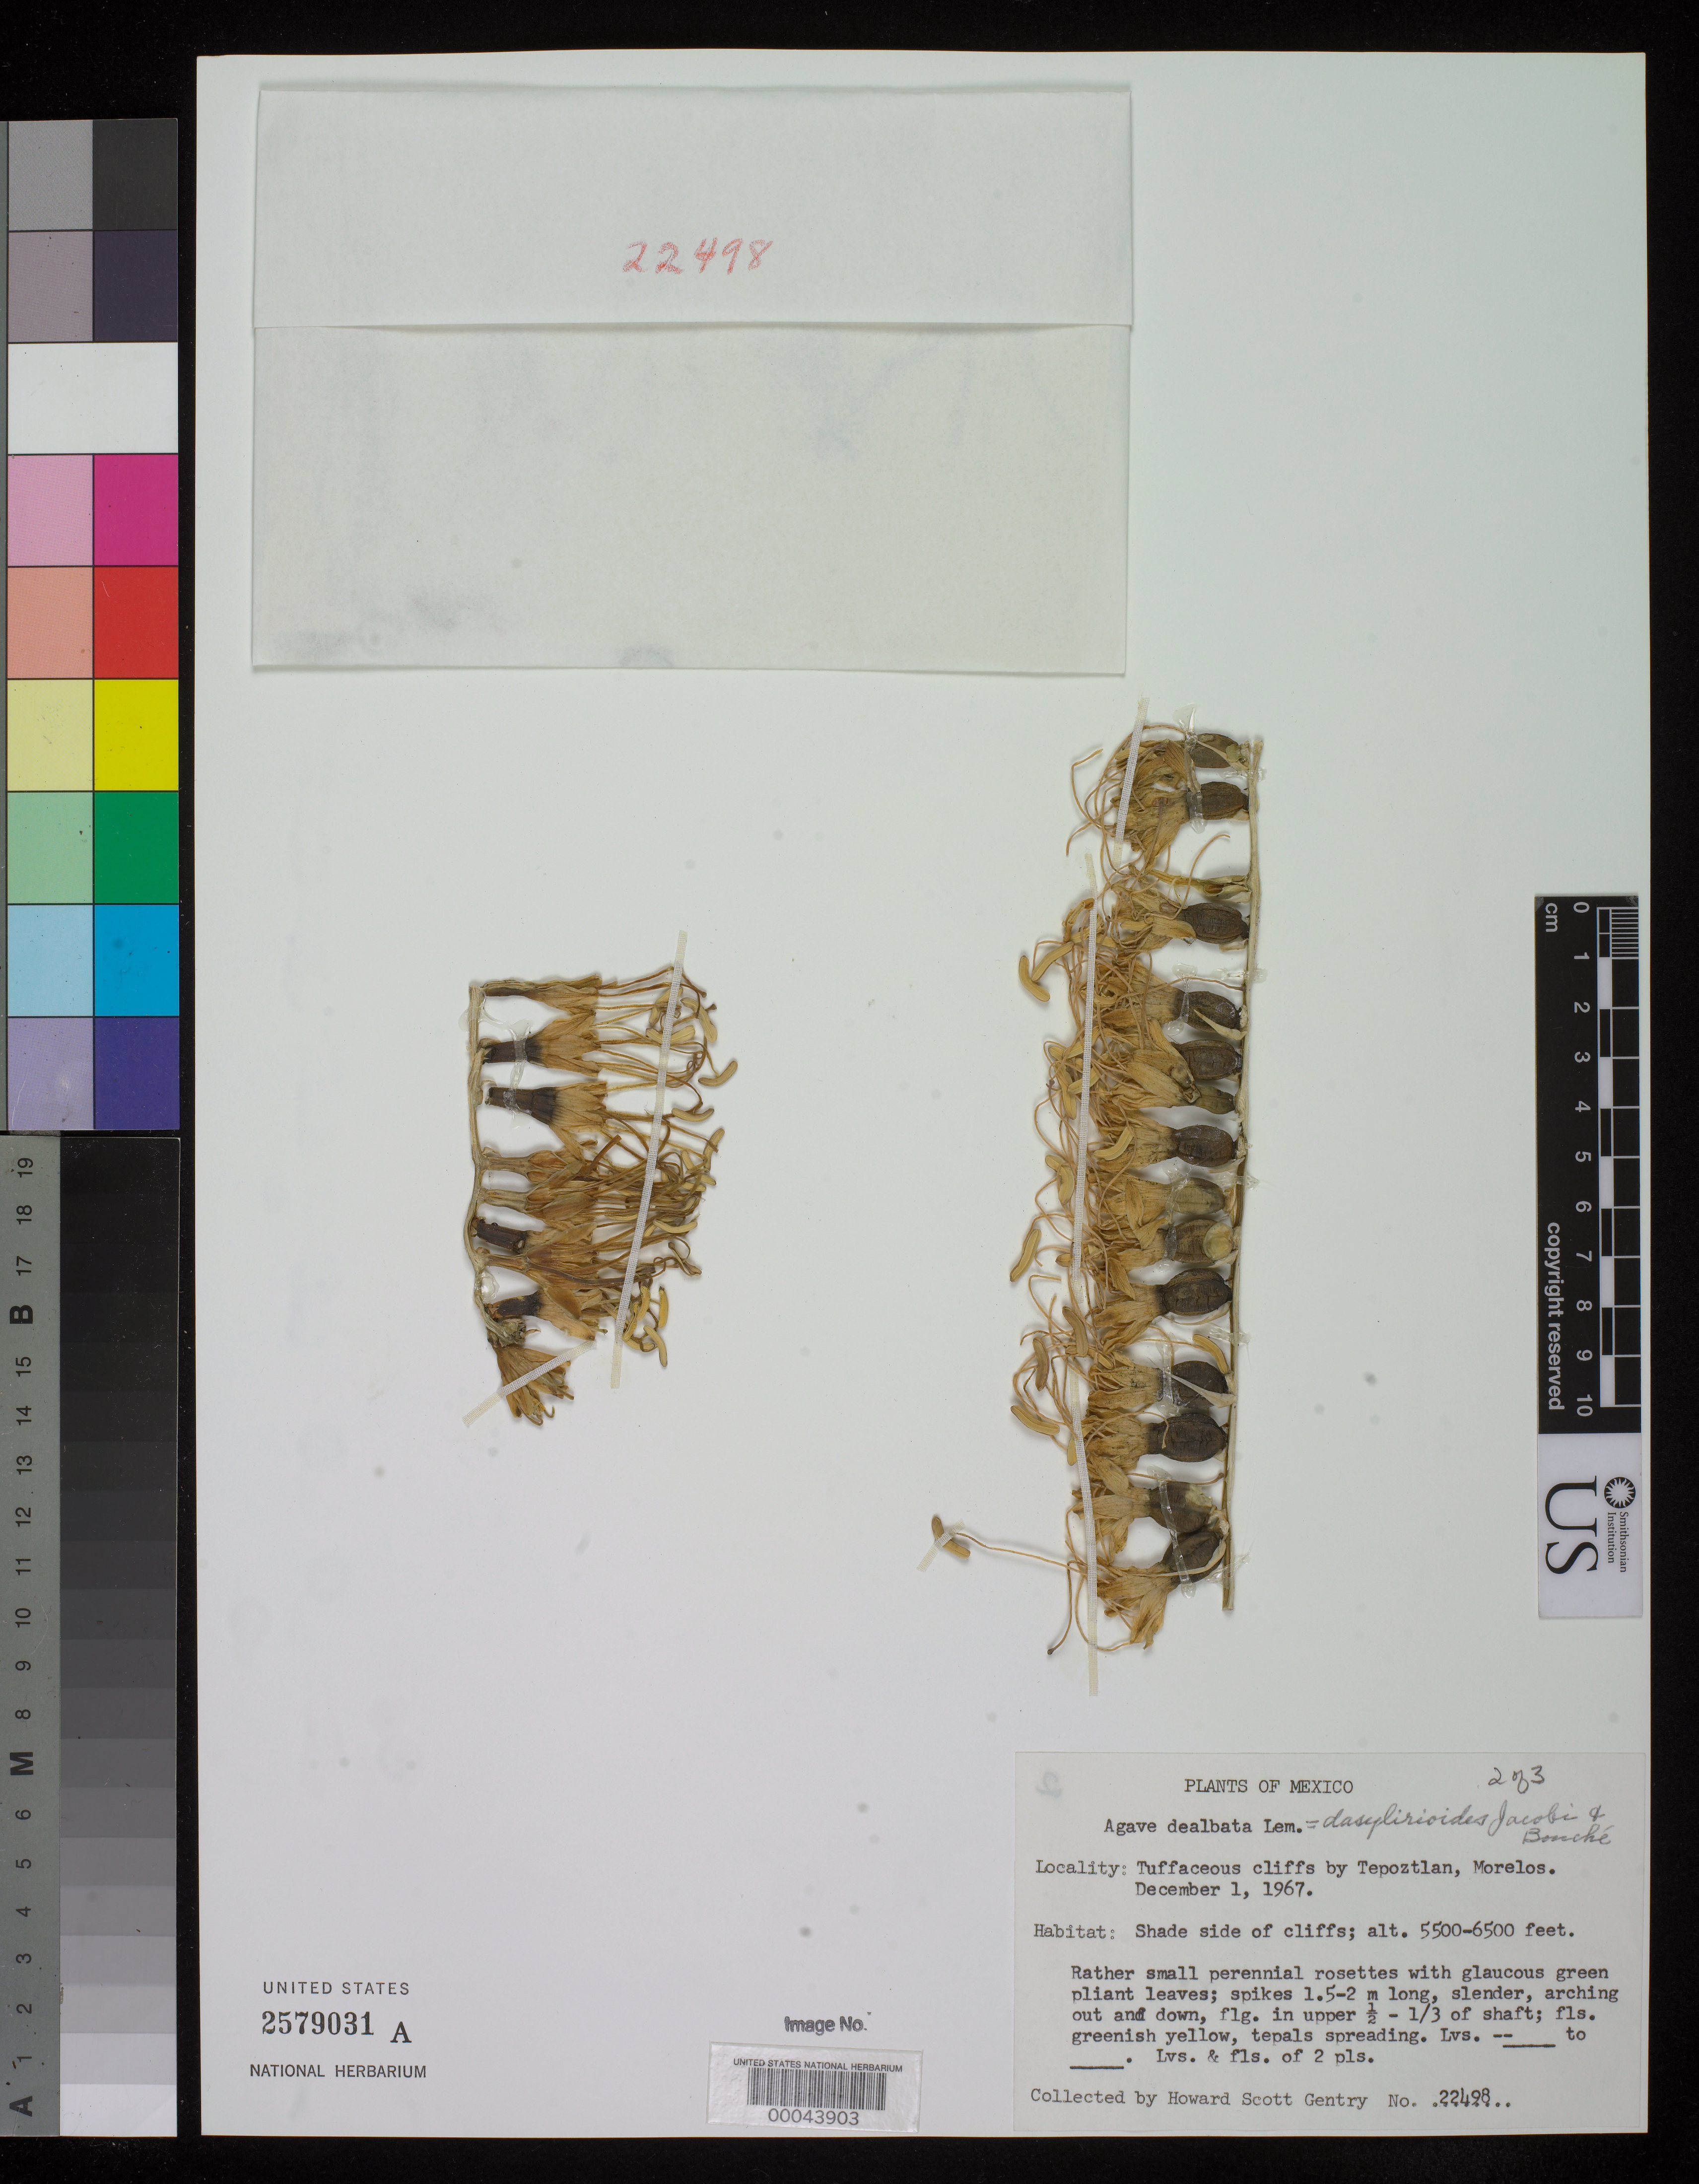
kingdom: Plantae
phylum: Tracheophyta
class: Liliopsida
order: Asparagales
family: Asparagaceae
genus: Agave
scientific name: Agave dasylirioides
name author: Jacobi & C.D. Bouché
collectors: H. S. Gentry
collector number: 22498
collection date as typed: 01 Dec 1967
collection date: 1967-12-01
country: Mexico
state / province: Morelos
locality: Tuffaceous cliffs by tepoztlan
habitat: Shade side of cliffs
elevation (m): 1676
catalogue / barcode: US 2579031A